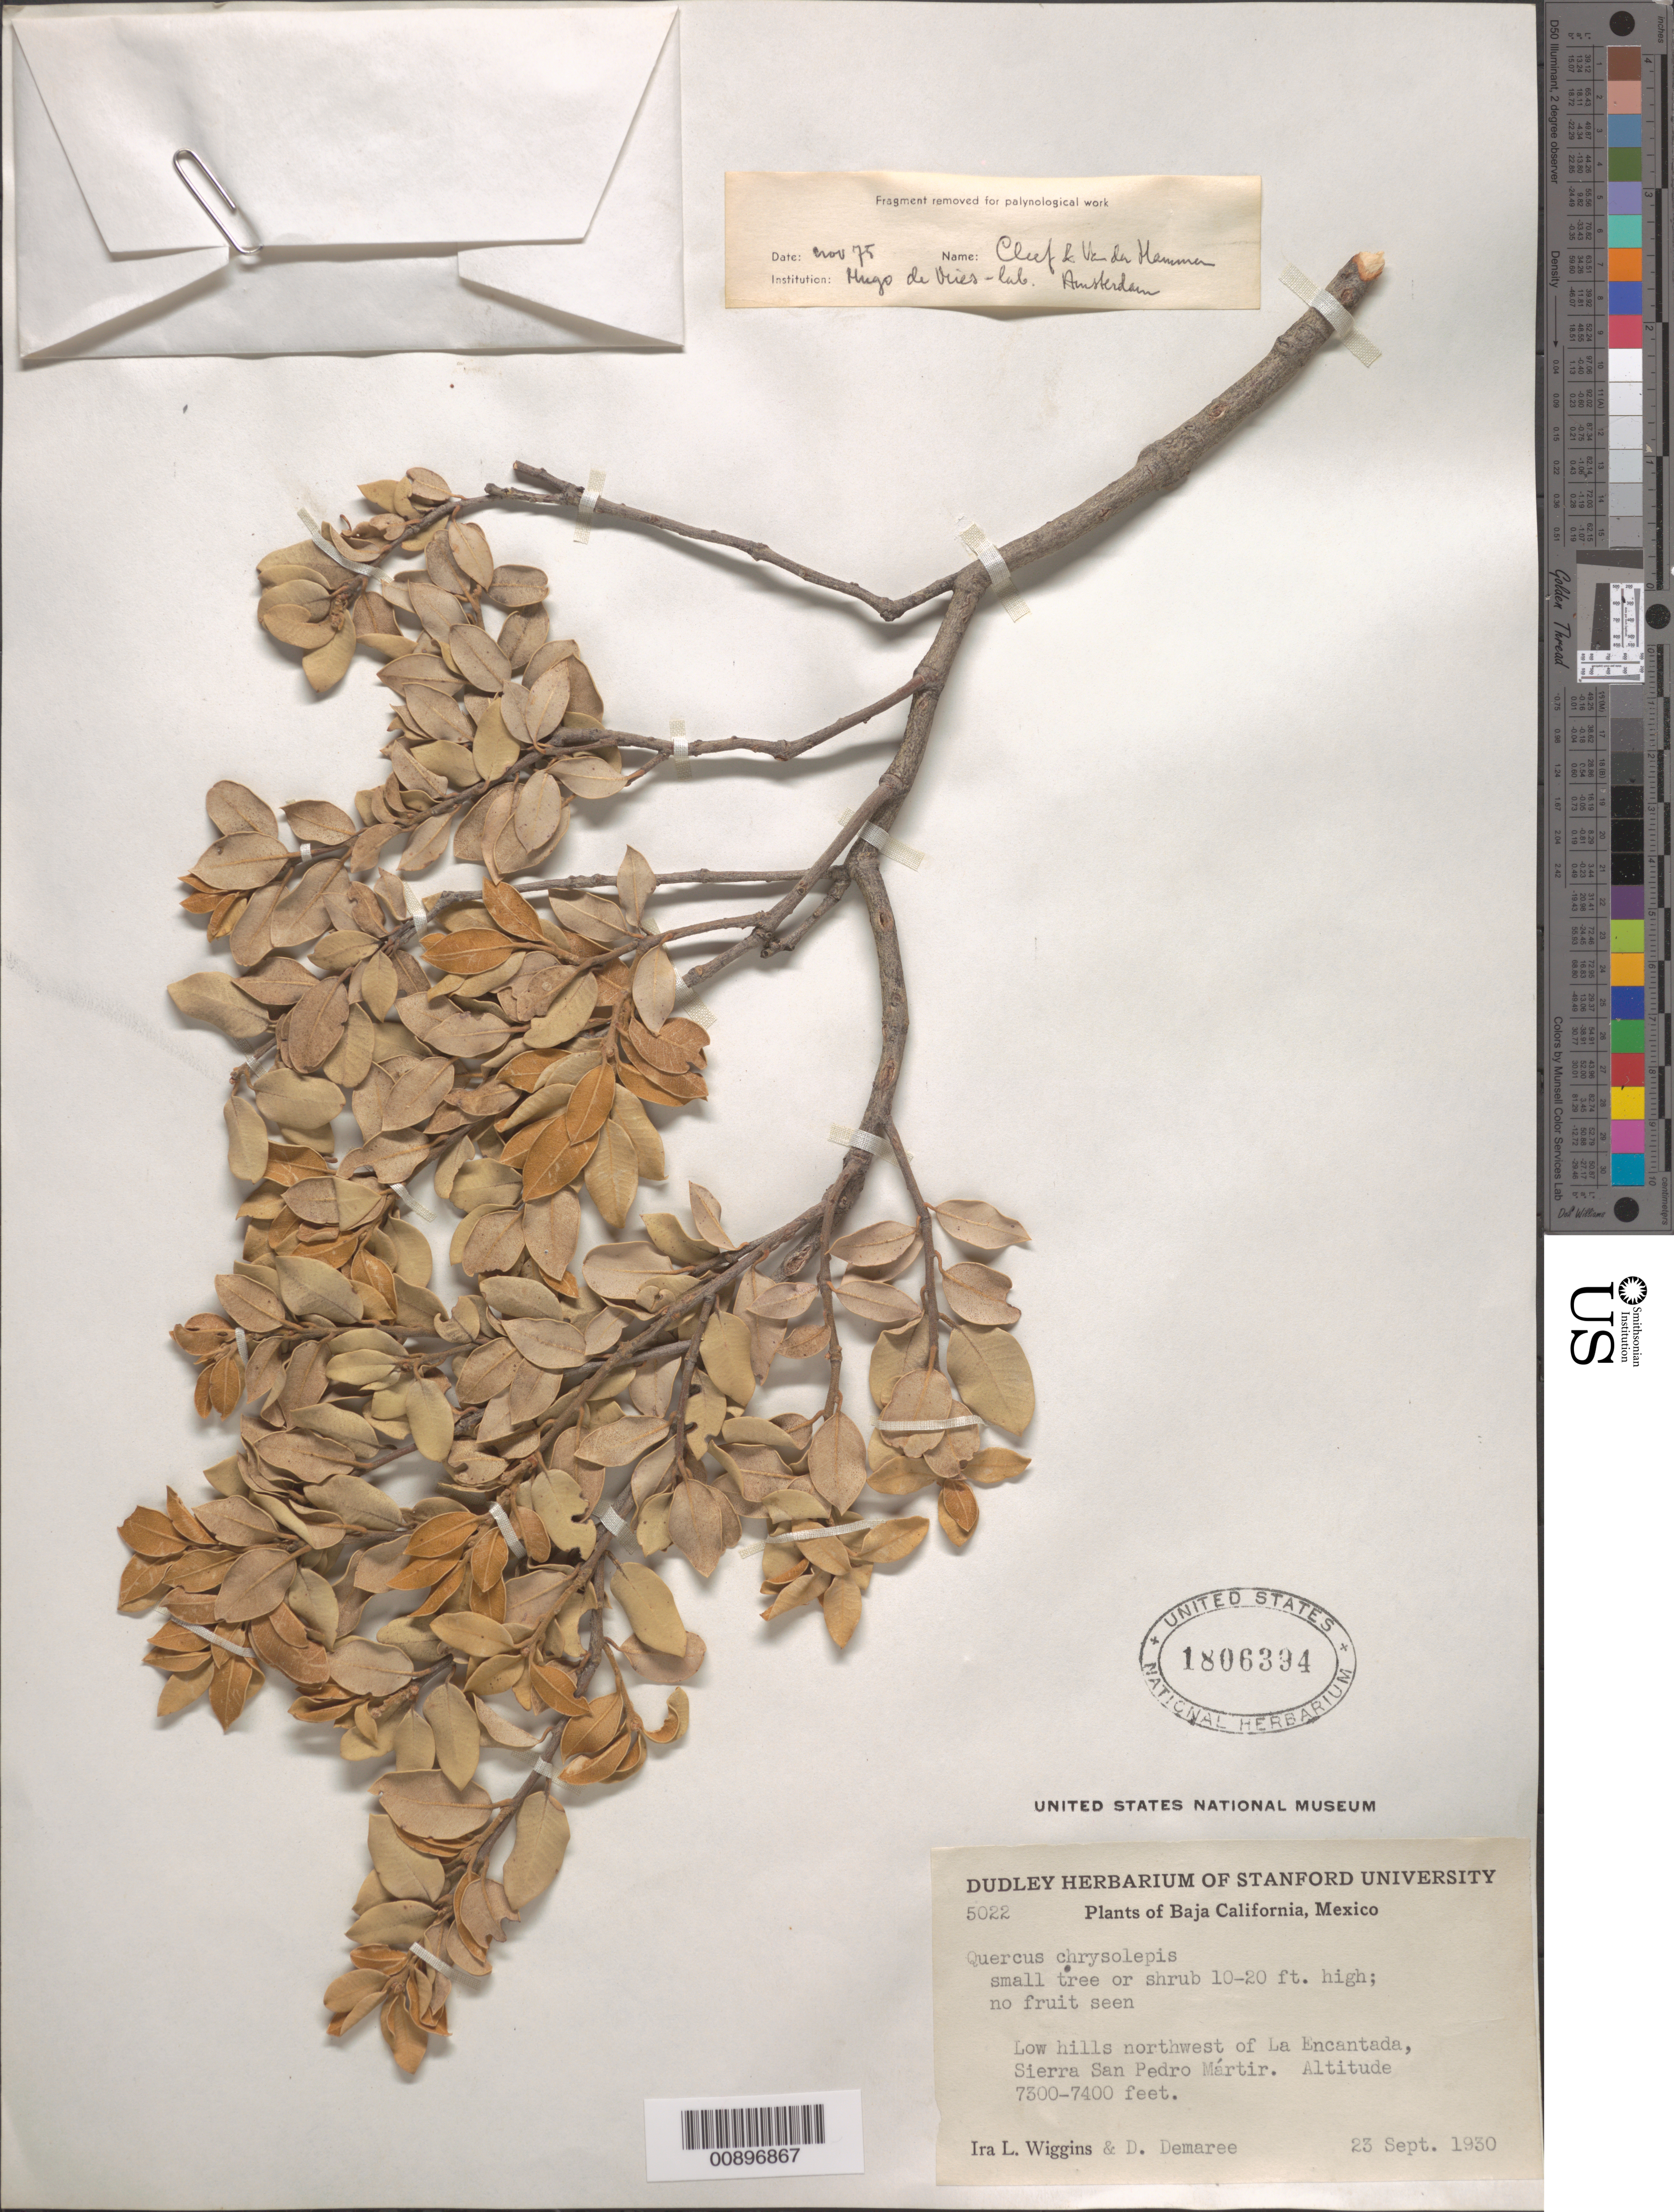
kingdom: Plantae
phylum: Tracheophyta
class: Magnoliopsida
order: Fagales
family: Fagaceae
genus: Quercus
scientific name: Quercus chrysolepis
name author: Liebm.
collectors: I. L. Wiggins & D. Demaree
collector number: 5022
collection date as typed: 23 Sep 1930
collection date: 1930-09-23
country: Mexico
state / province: Baja California Norte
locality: Low hills northwest of La Encantada, Sierra San Pedro Mártir.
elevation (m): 2225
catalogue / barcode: US 1806394